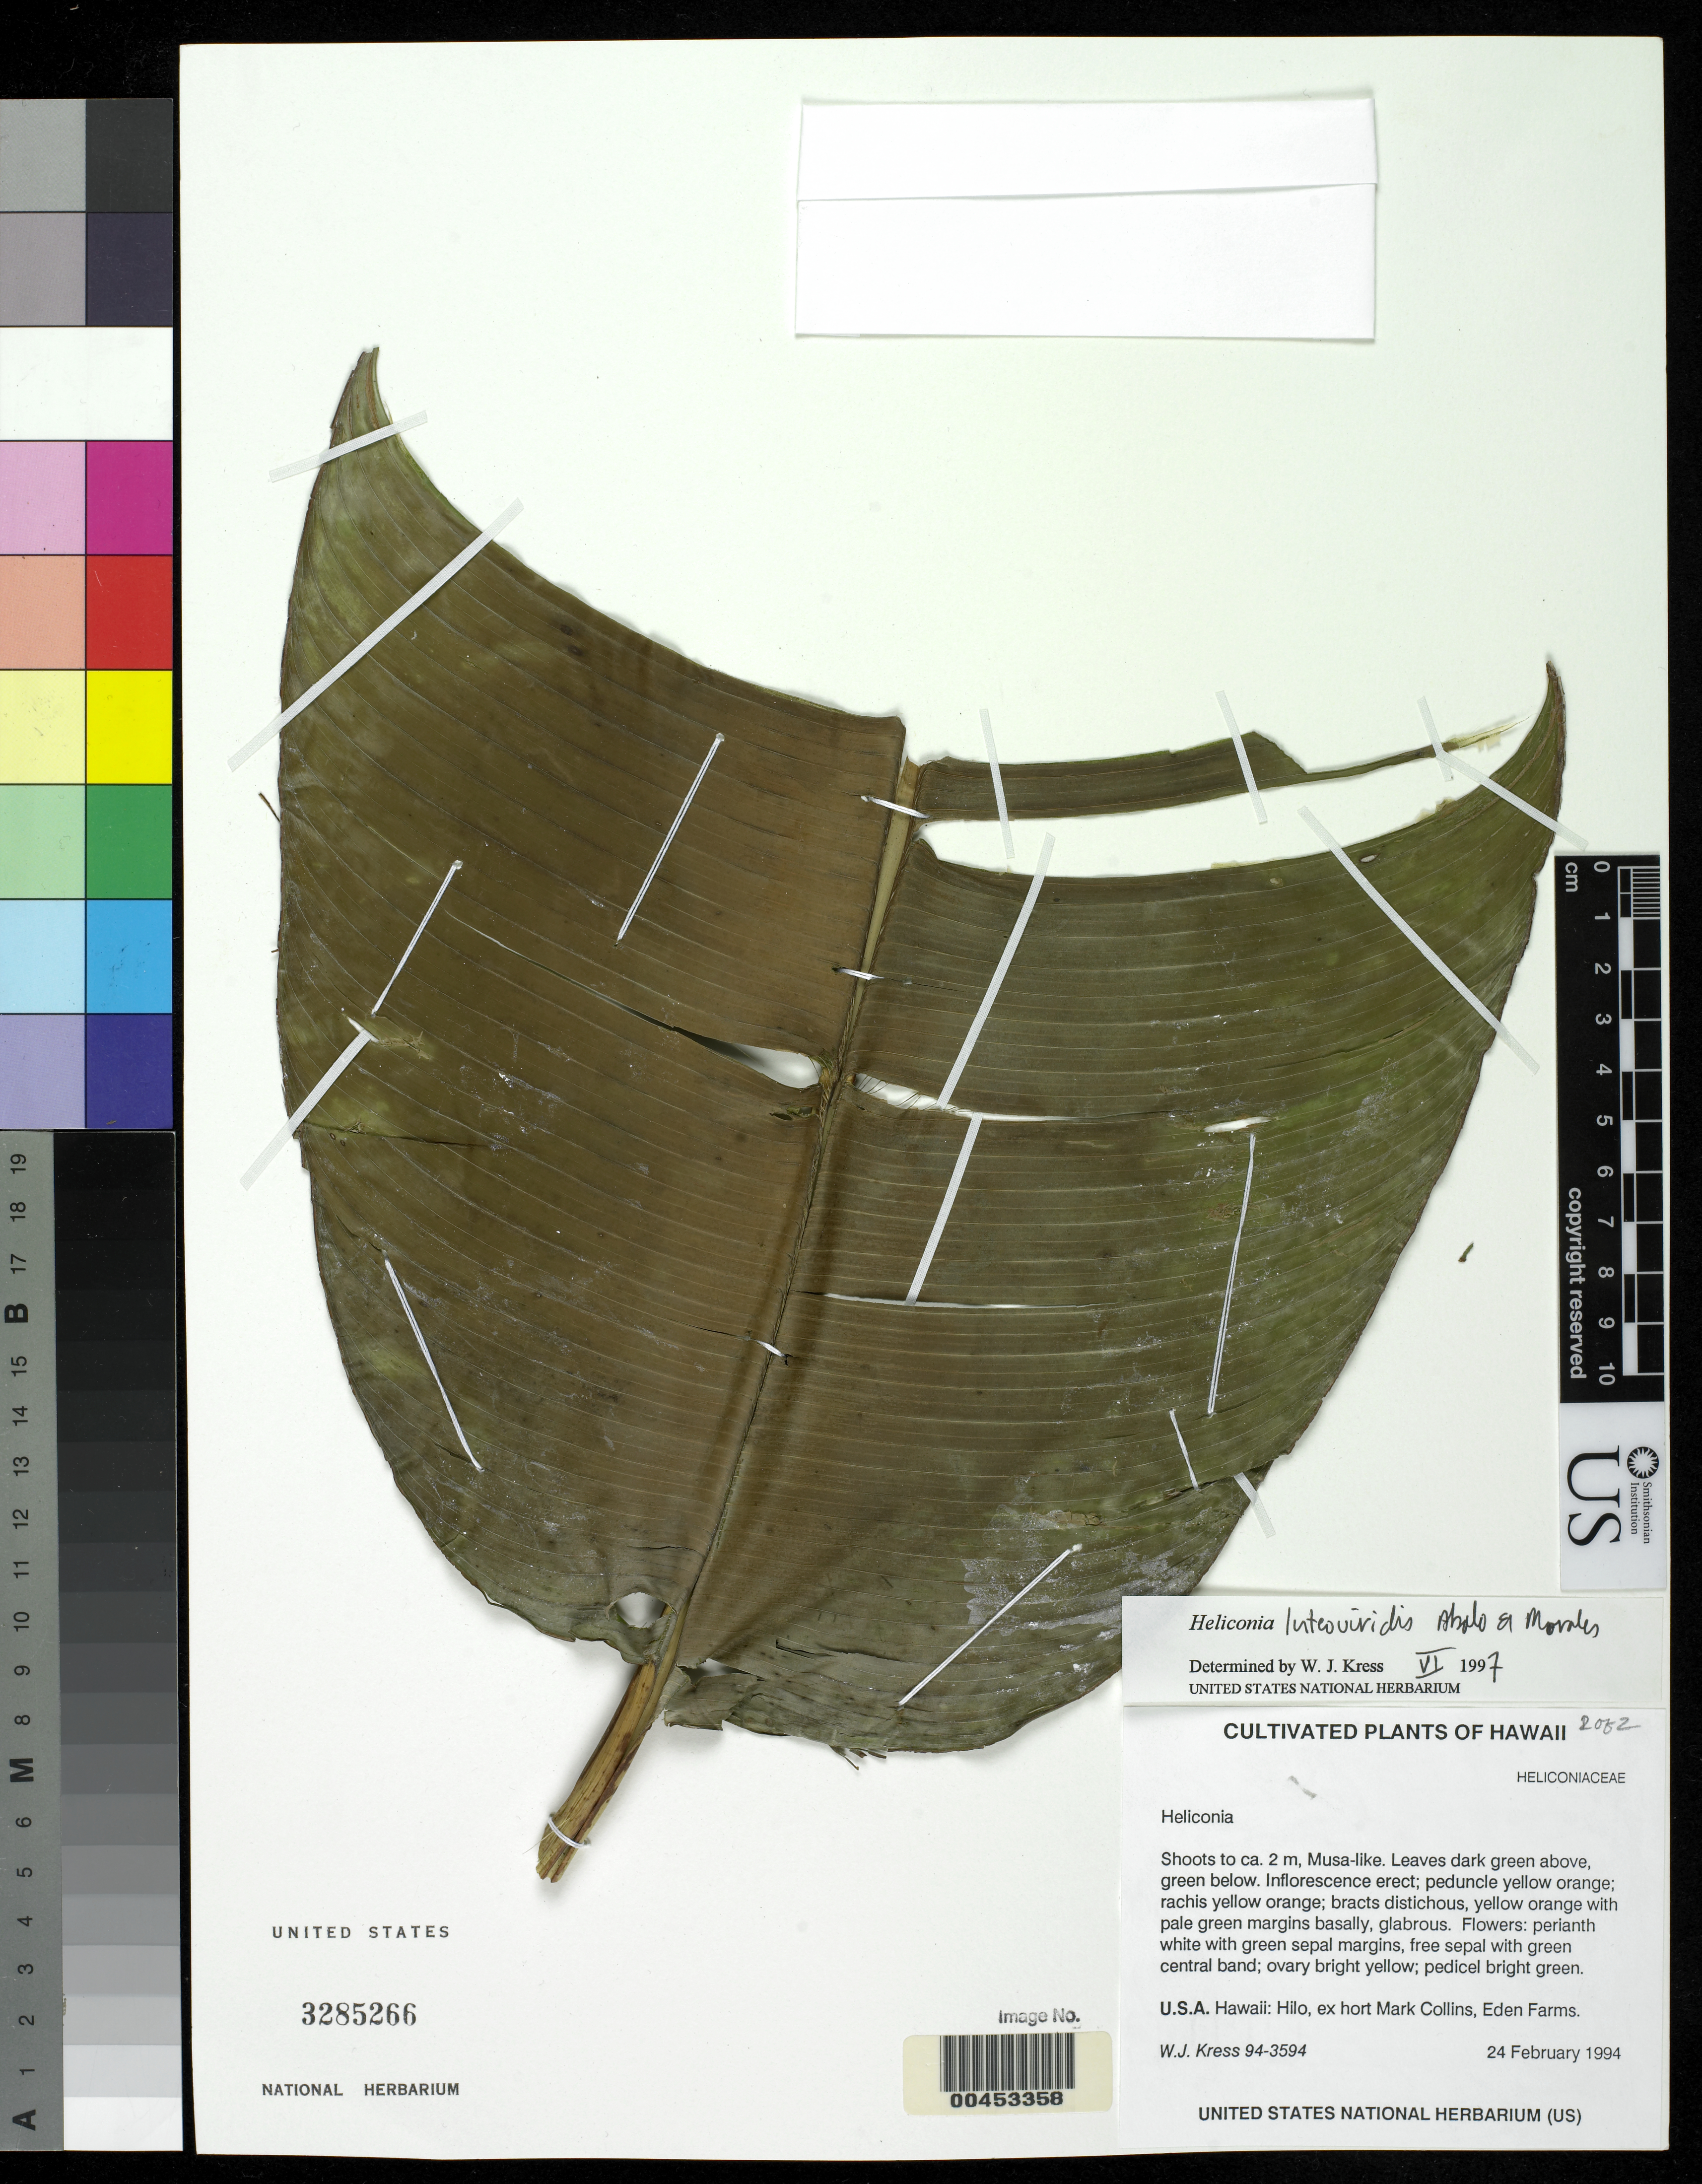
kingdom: Plantae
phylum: Tracheophyta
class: Liliopsida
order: Zingiberales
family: Heliconiaceae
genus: Heliconia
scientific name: Heliconia luteoviridis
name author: Abalo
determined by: Kress, W. J., (US), Smithsonian Institution - National Museum of Natural History (UNITED STATES)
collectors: W. J. Kress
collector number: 94-3594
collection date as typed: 24 Feb 1994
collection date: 1994-02-24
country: United States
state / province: Hawaii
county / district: Hawaii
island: Hawaii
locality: Hilo, ex hort Mark Collins, Eden Farms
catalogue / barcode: US 3285266